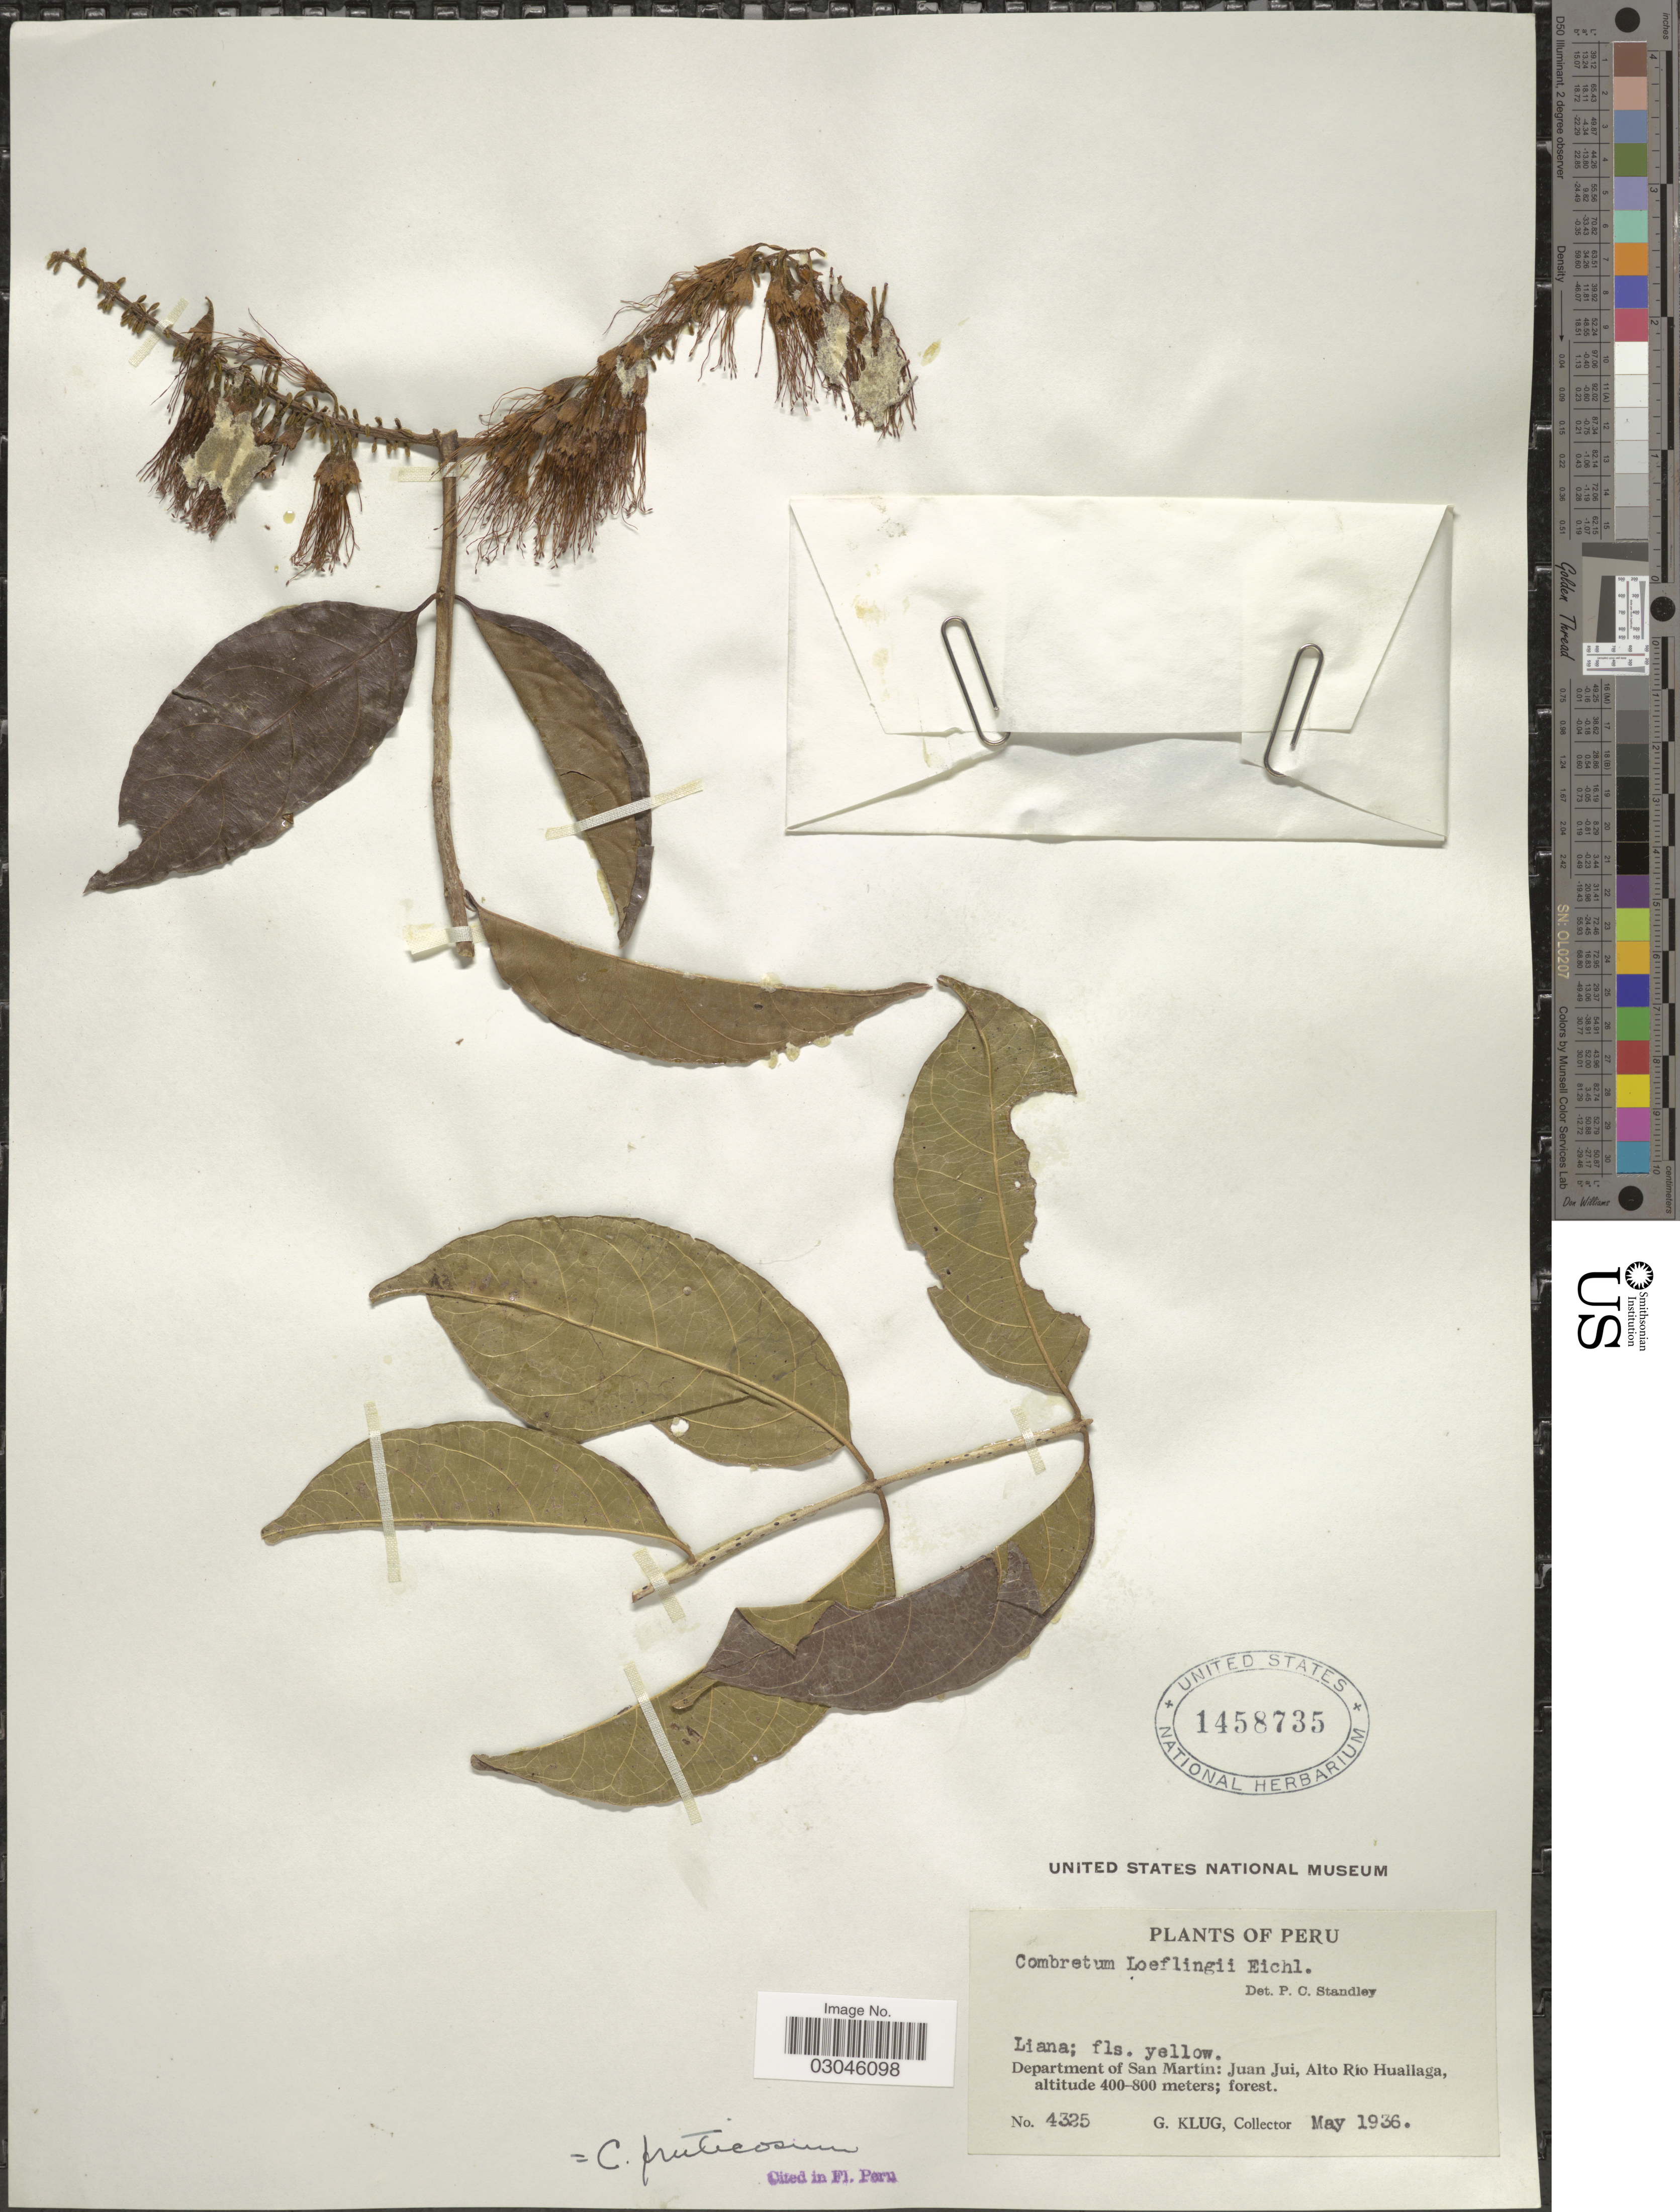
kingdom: Plantae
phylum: Tracheophyta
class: Magnoliopsida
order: Myrtales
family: Combretaceae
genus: Combretum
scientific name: Combretum fruticosum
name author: (Loefl.) Stuntz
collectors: G. Klug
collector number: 4325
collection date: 1936-05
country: Peru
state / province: San Martín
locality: Department of San Martín: Juan Jui, Alto Río Huallaga.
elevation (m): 400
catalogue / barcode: US 1458735